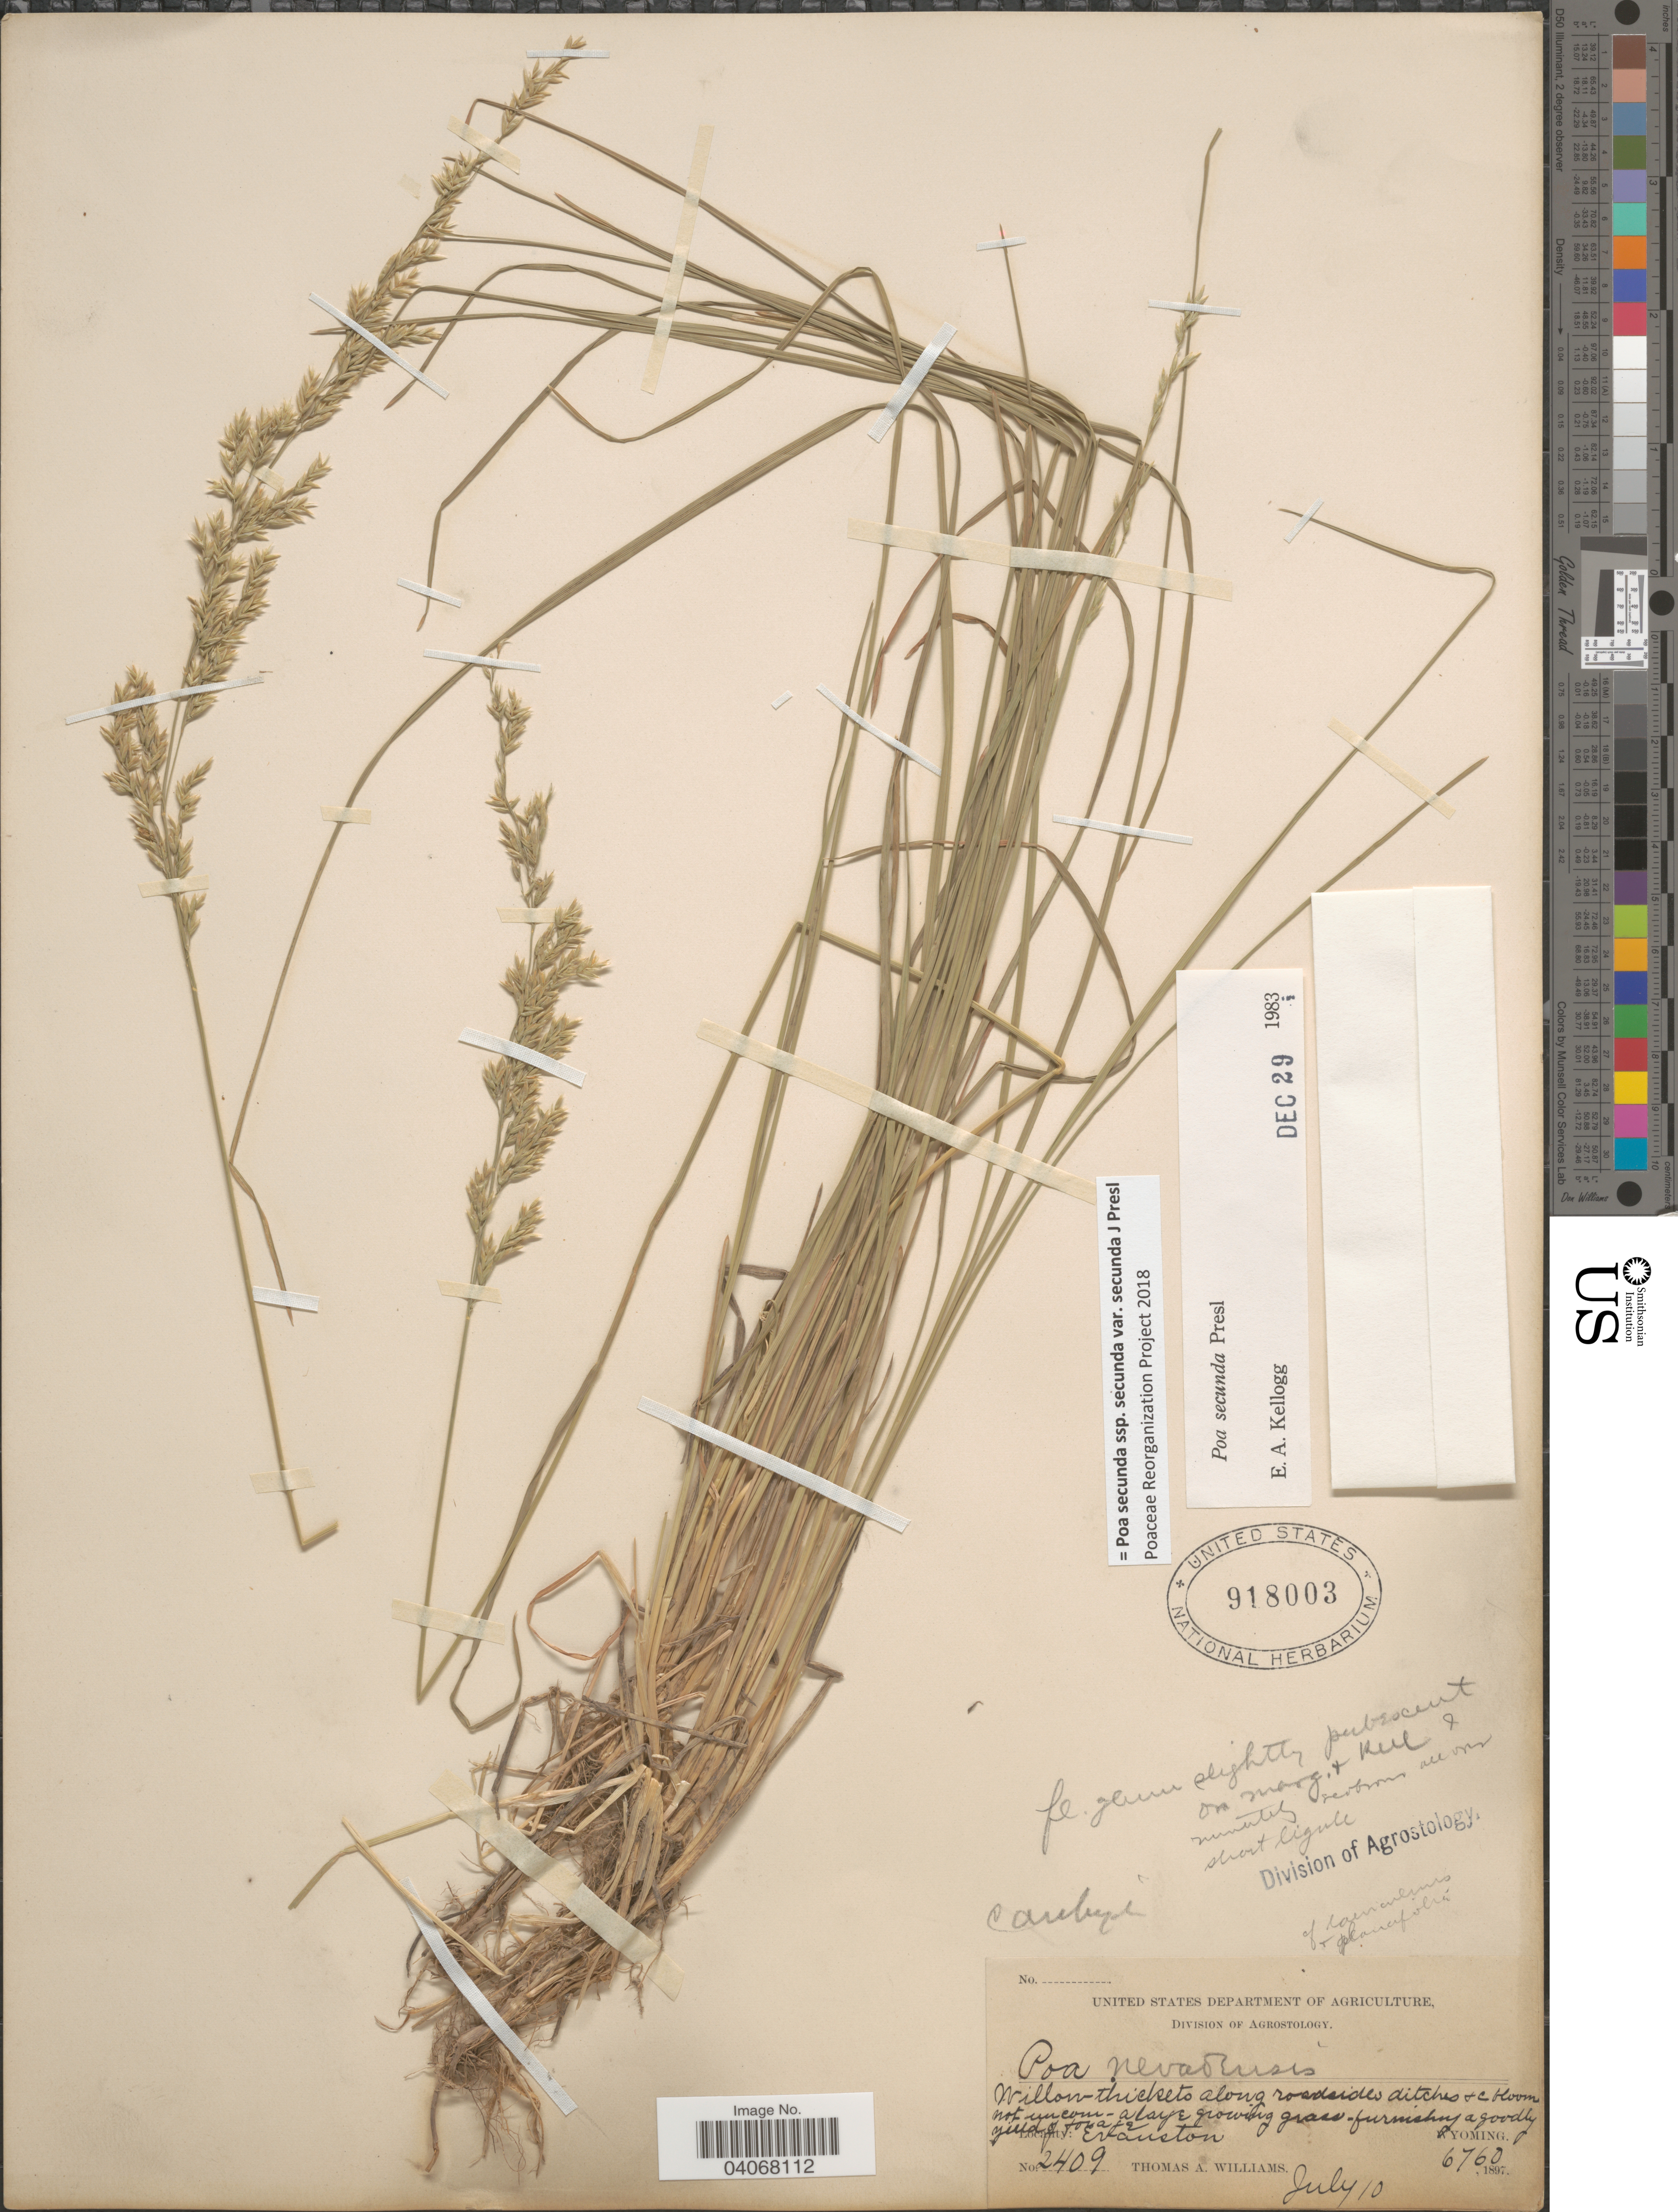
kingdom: Plantae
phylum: Tracheophyta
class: Liliopsida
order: Poales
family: Poaceae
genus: Poa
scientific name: Poa secunda subsp. secunda var. secunda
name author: J. Presl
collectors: T. A. Williams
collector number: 2409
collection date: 1897-07-10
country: United States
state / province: Wyoming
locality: Evanston.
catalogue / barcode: US 918003